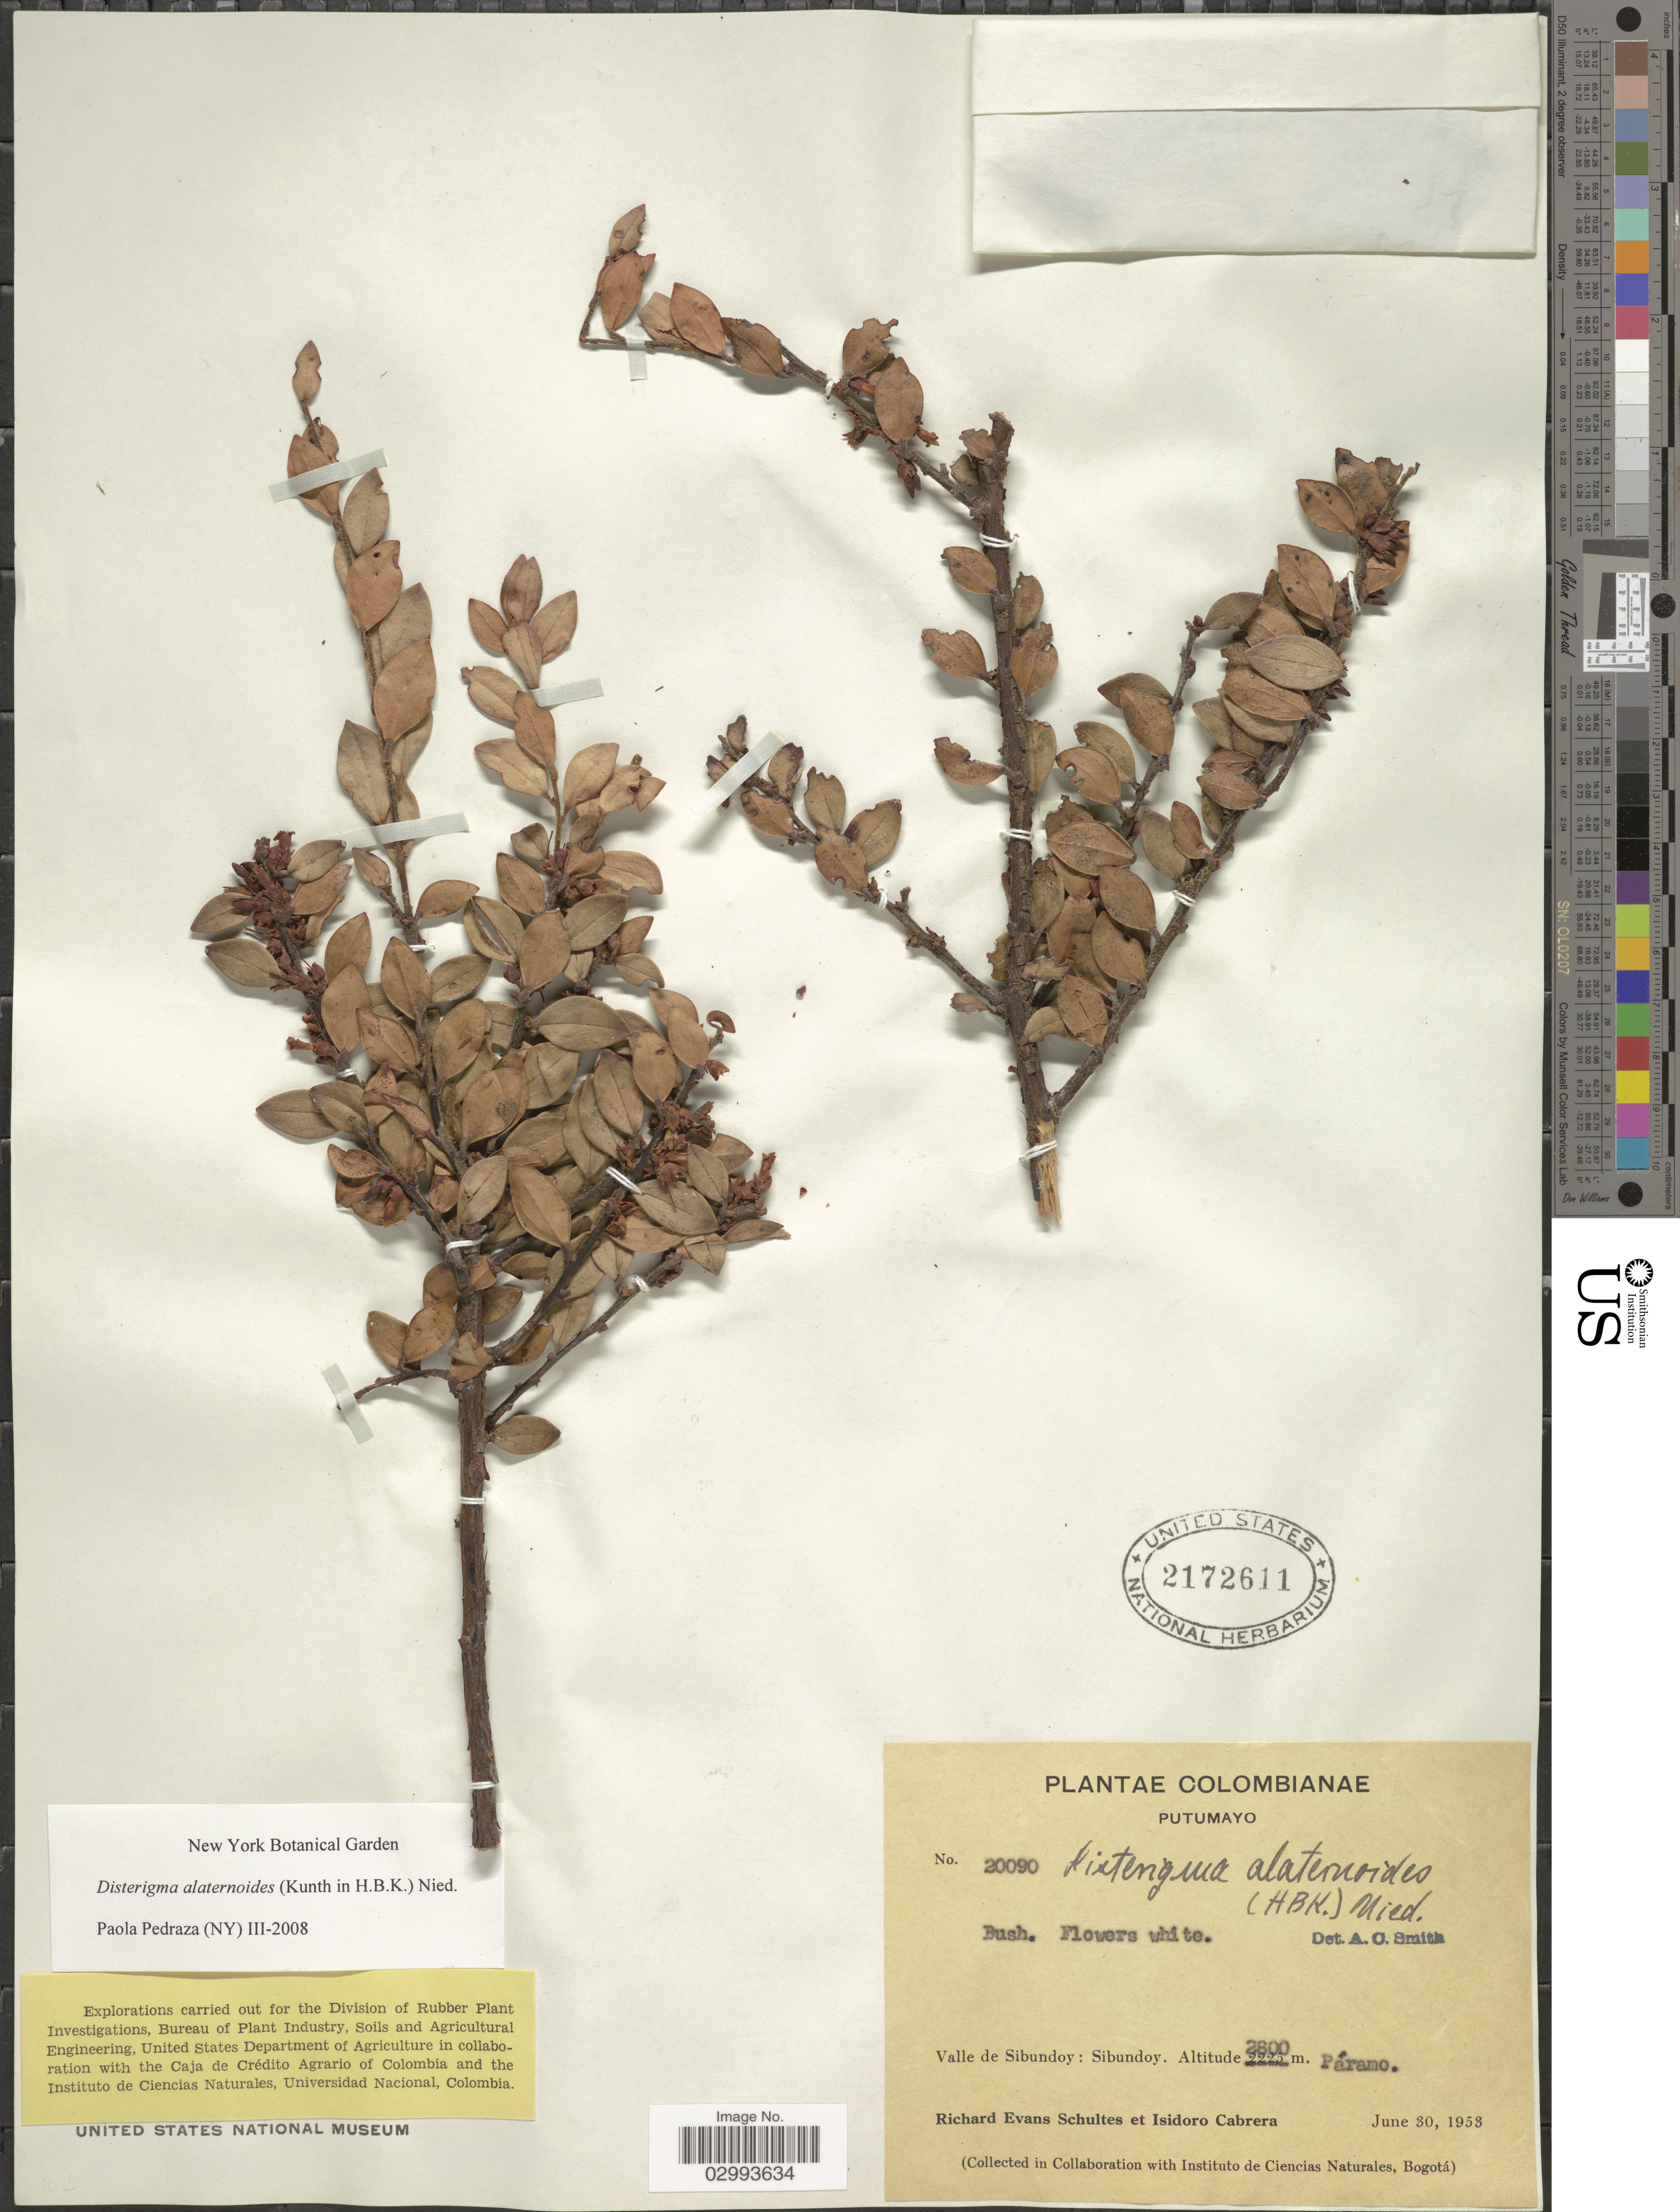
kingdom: Plantae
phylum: Tracheophyta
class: Magnoliopsida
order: Ericales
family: Ericaceae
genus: Disterigma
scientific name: Disterigma alaternoides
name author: (Kunth) Nied.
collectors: R. E. Schultes & I. Cabrera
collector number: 20090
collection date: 1953-06-30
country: Colombia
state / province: Putumayo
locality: Valle de Sibundoy: Sibundoy, Páramo.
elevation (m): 2800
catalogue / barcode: US 2172611